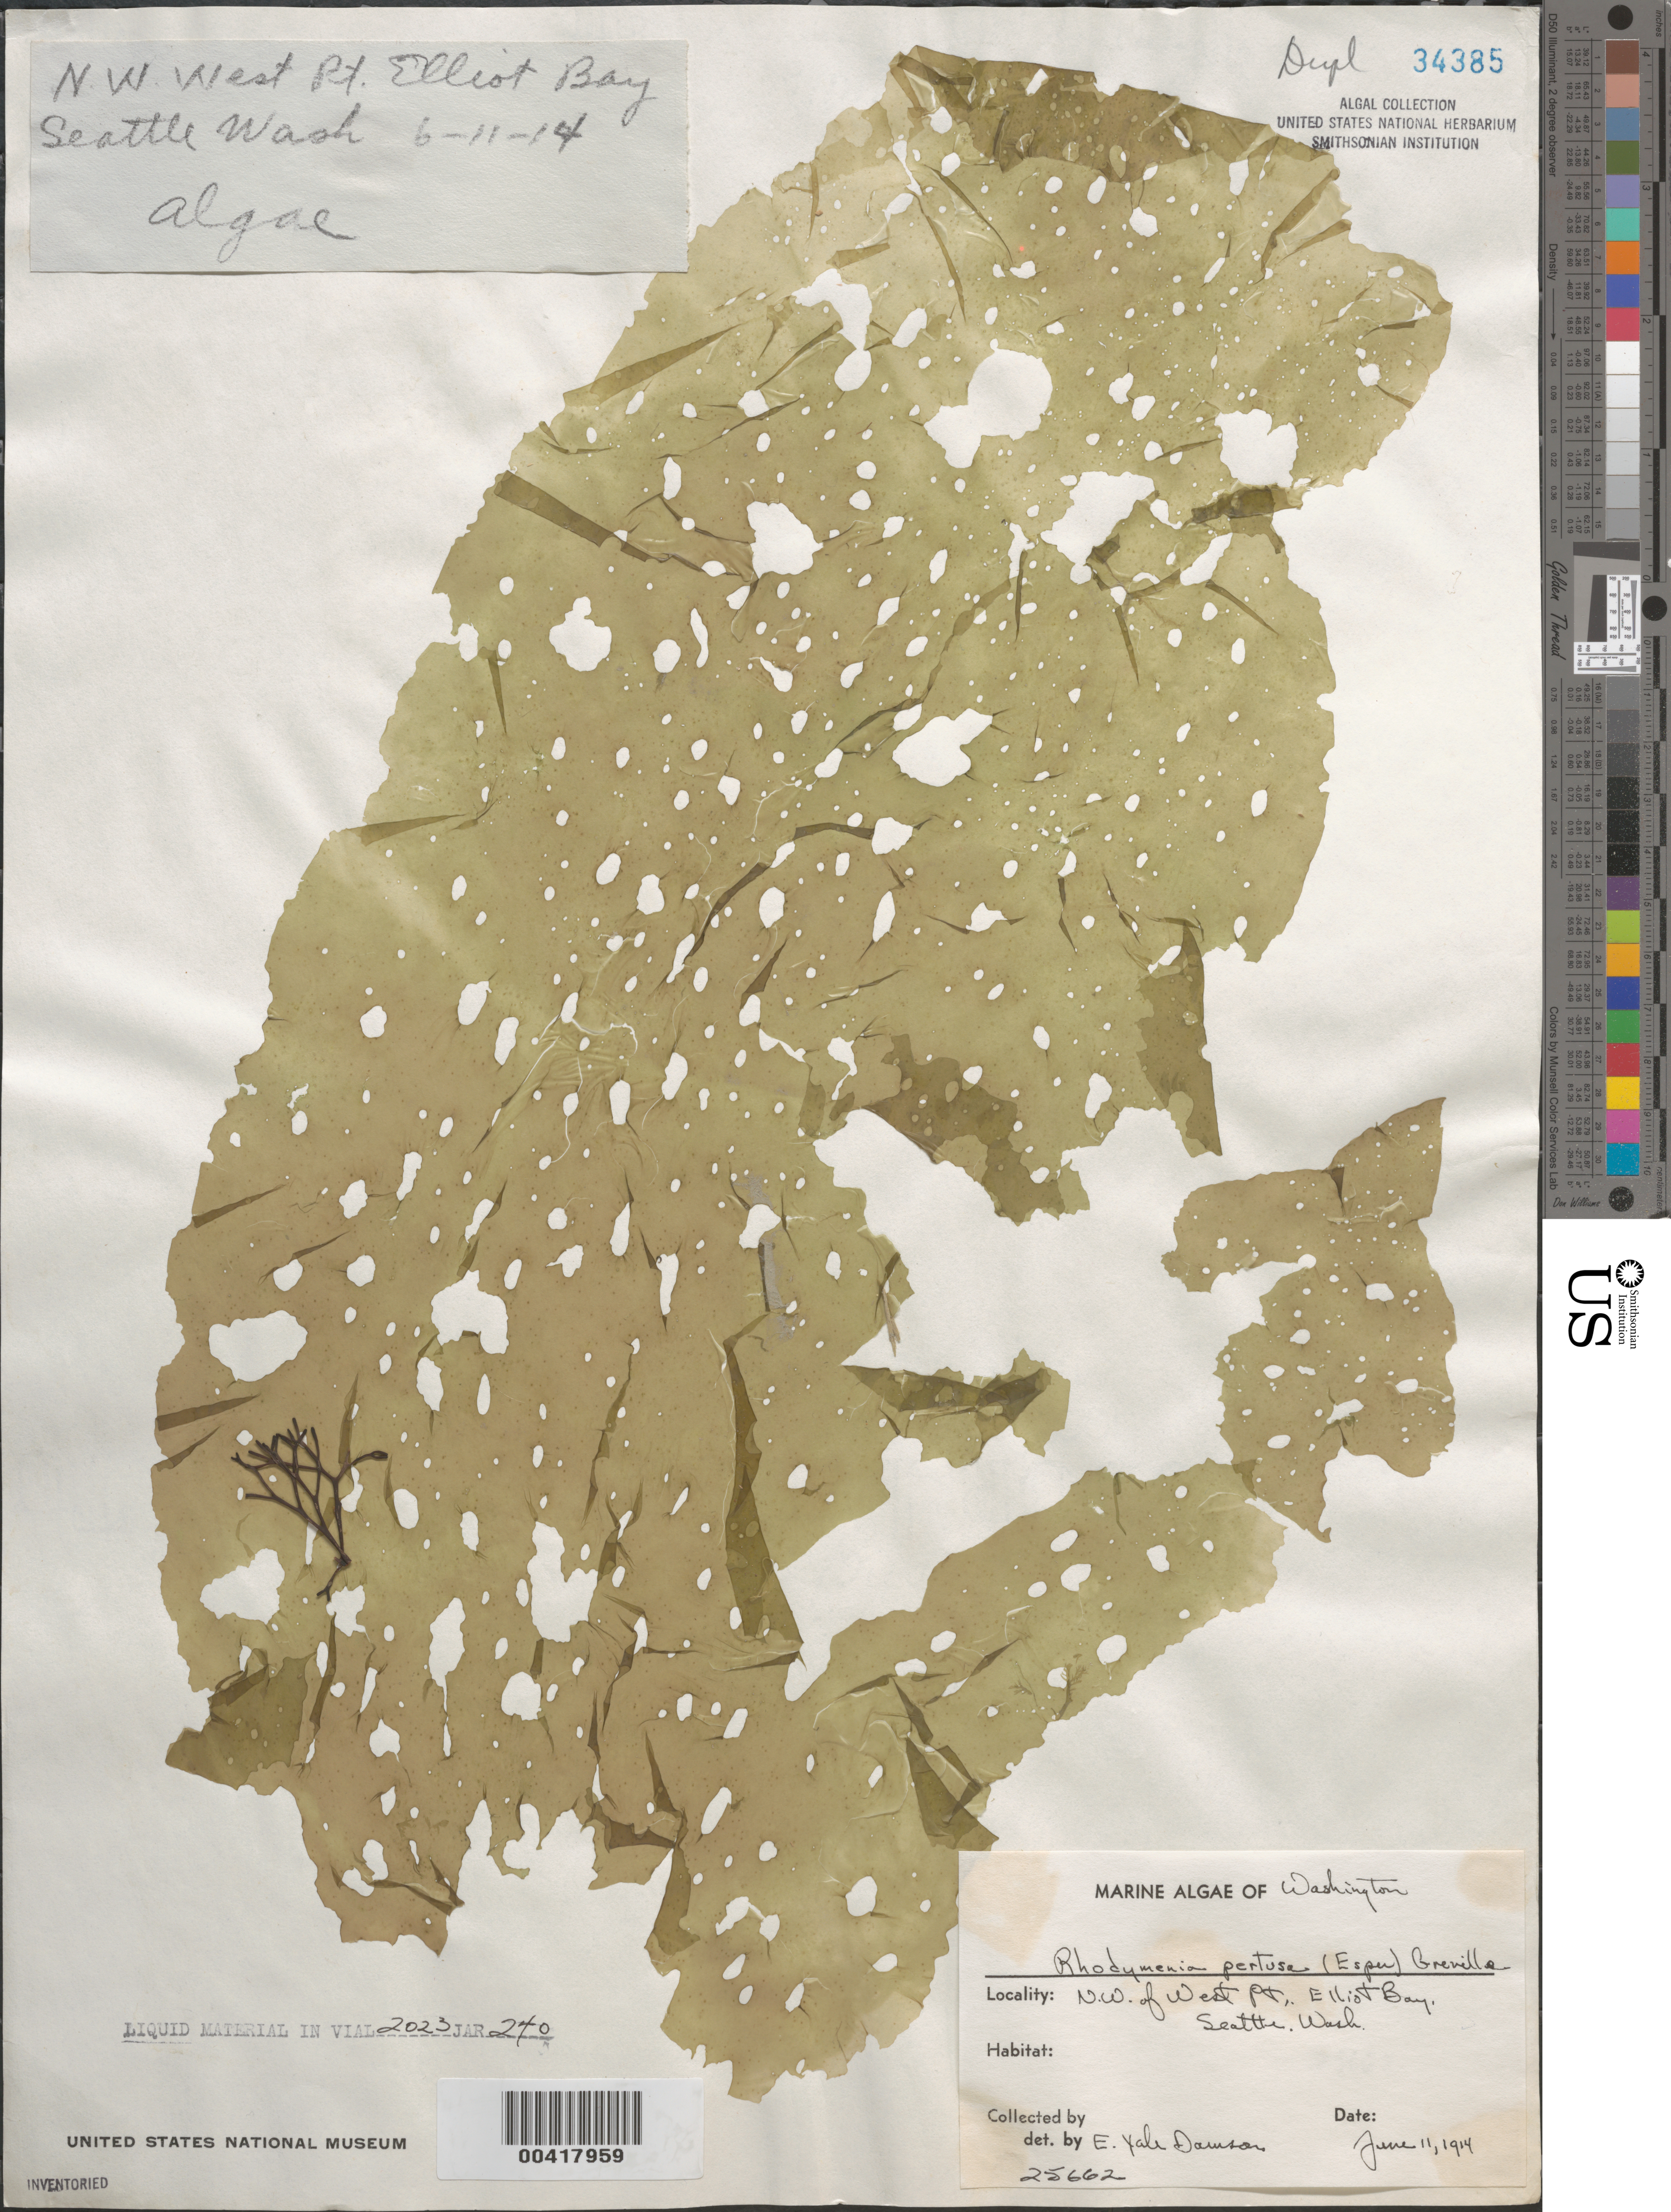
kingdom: Plantae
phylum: Rhodophyta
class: Florideophyceae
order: Rhodymeniales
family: Rhodymeniaceae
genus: Rhodymenia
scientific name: Rhodymenia pertusa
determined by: Dawson, E. Y.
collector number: EYD 25662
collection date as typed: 11 Jun 1914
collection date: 1914-06-11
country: United States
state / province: Washington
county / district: King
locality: Seattle, Elliot Bay, northwest of West Point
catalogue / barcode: US 34385